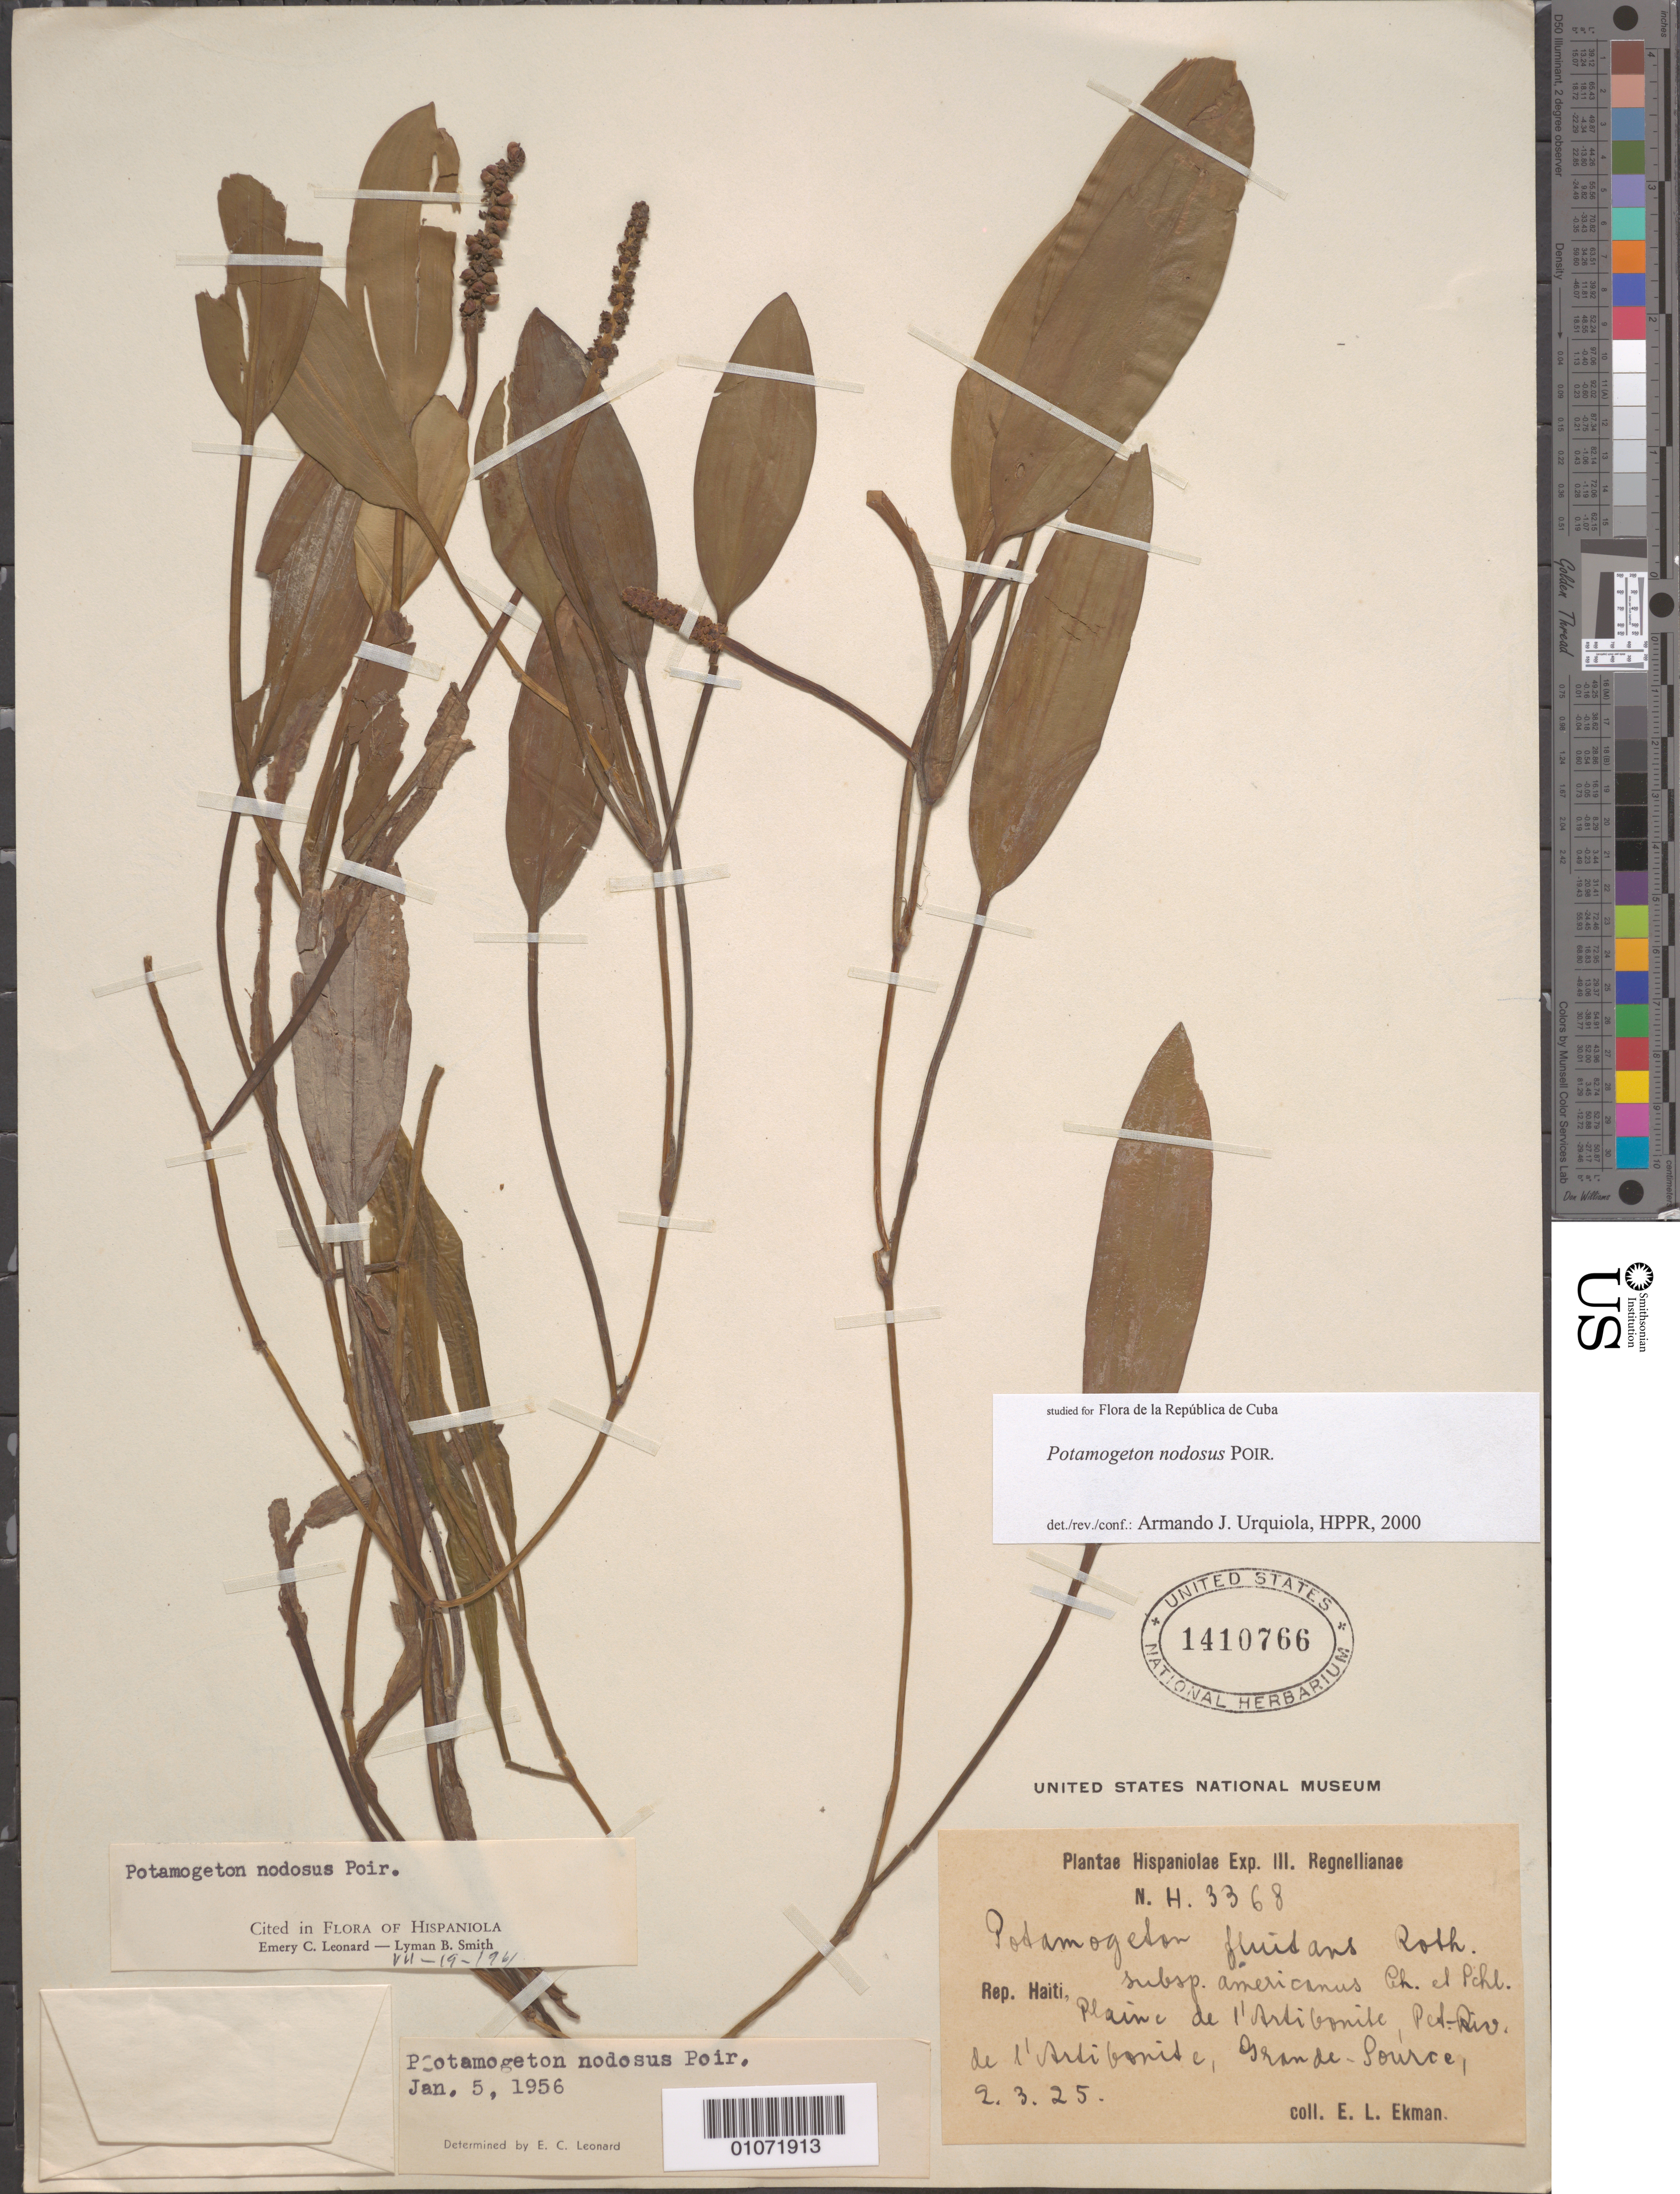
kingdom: Plantae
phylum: Tracheophyta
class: Liliopsida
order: Alismatales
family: Potamogetonaceae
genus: Potamogeton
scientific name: Potamogeton nodosus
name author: Poir.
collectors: E. L. Ekman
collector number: H 3368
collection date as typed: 02 Mar 1925 or 03 Feb 1925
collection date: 1925-02-03 or 1925-03-02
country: Haiti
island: Hispaniola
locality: Plane de l'Arlilgonile. Pol-rig de l'Arlilgonile, garde source.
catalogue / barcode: US 1410766